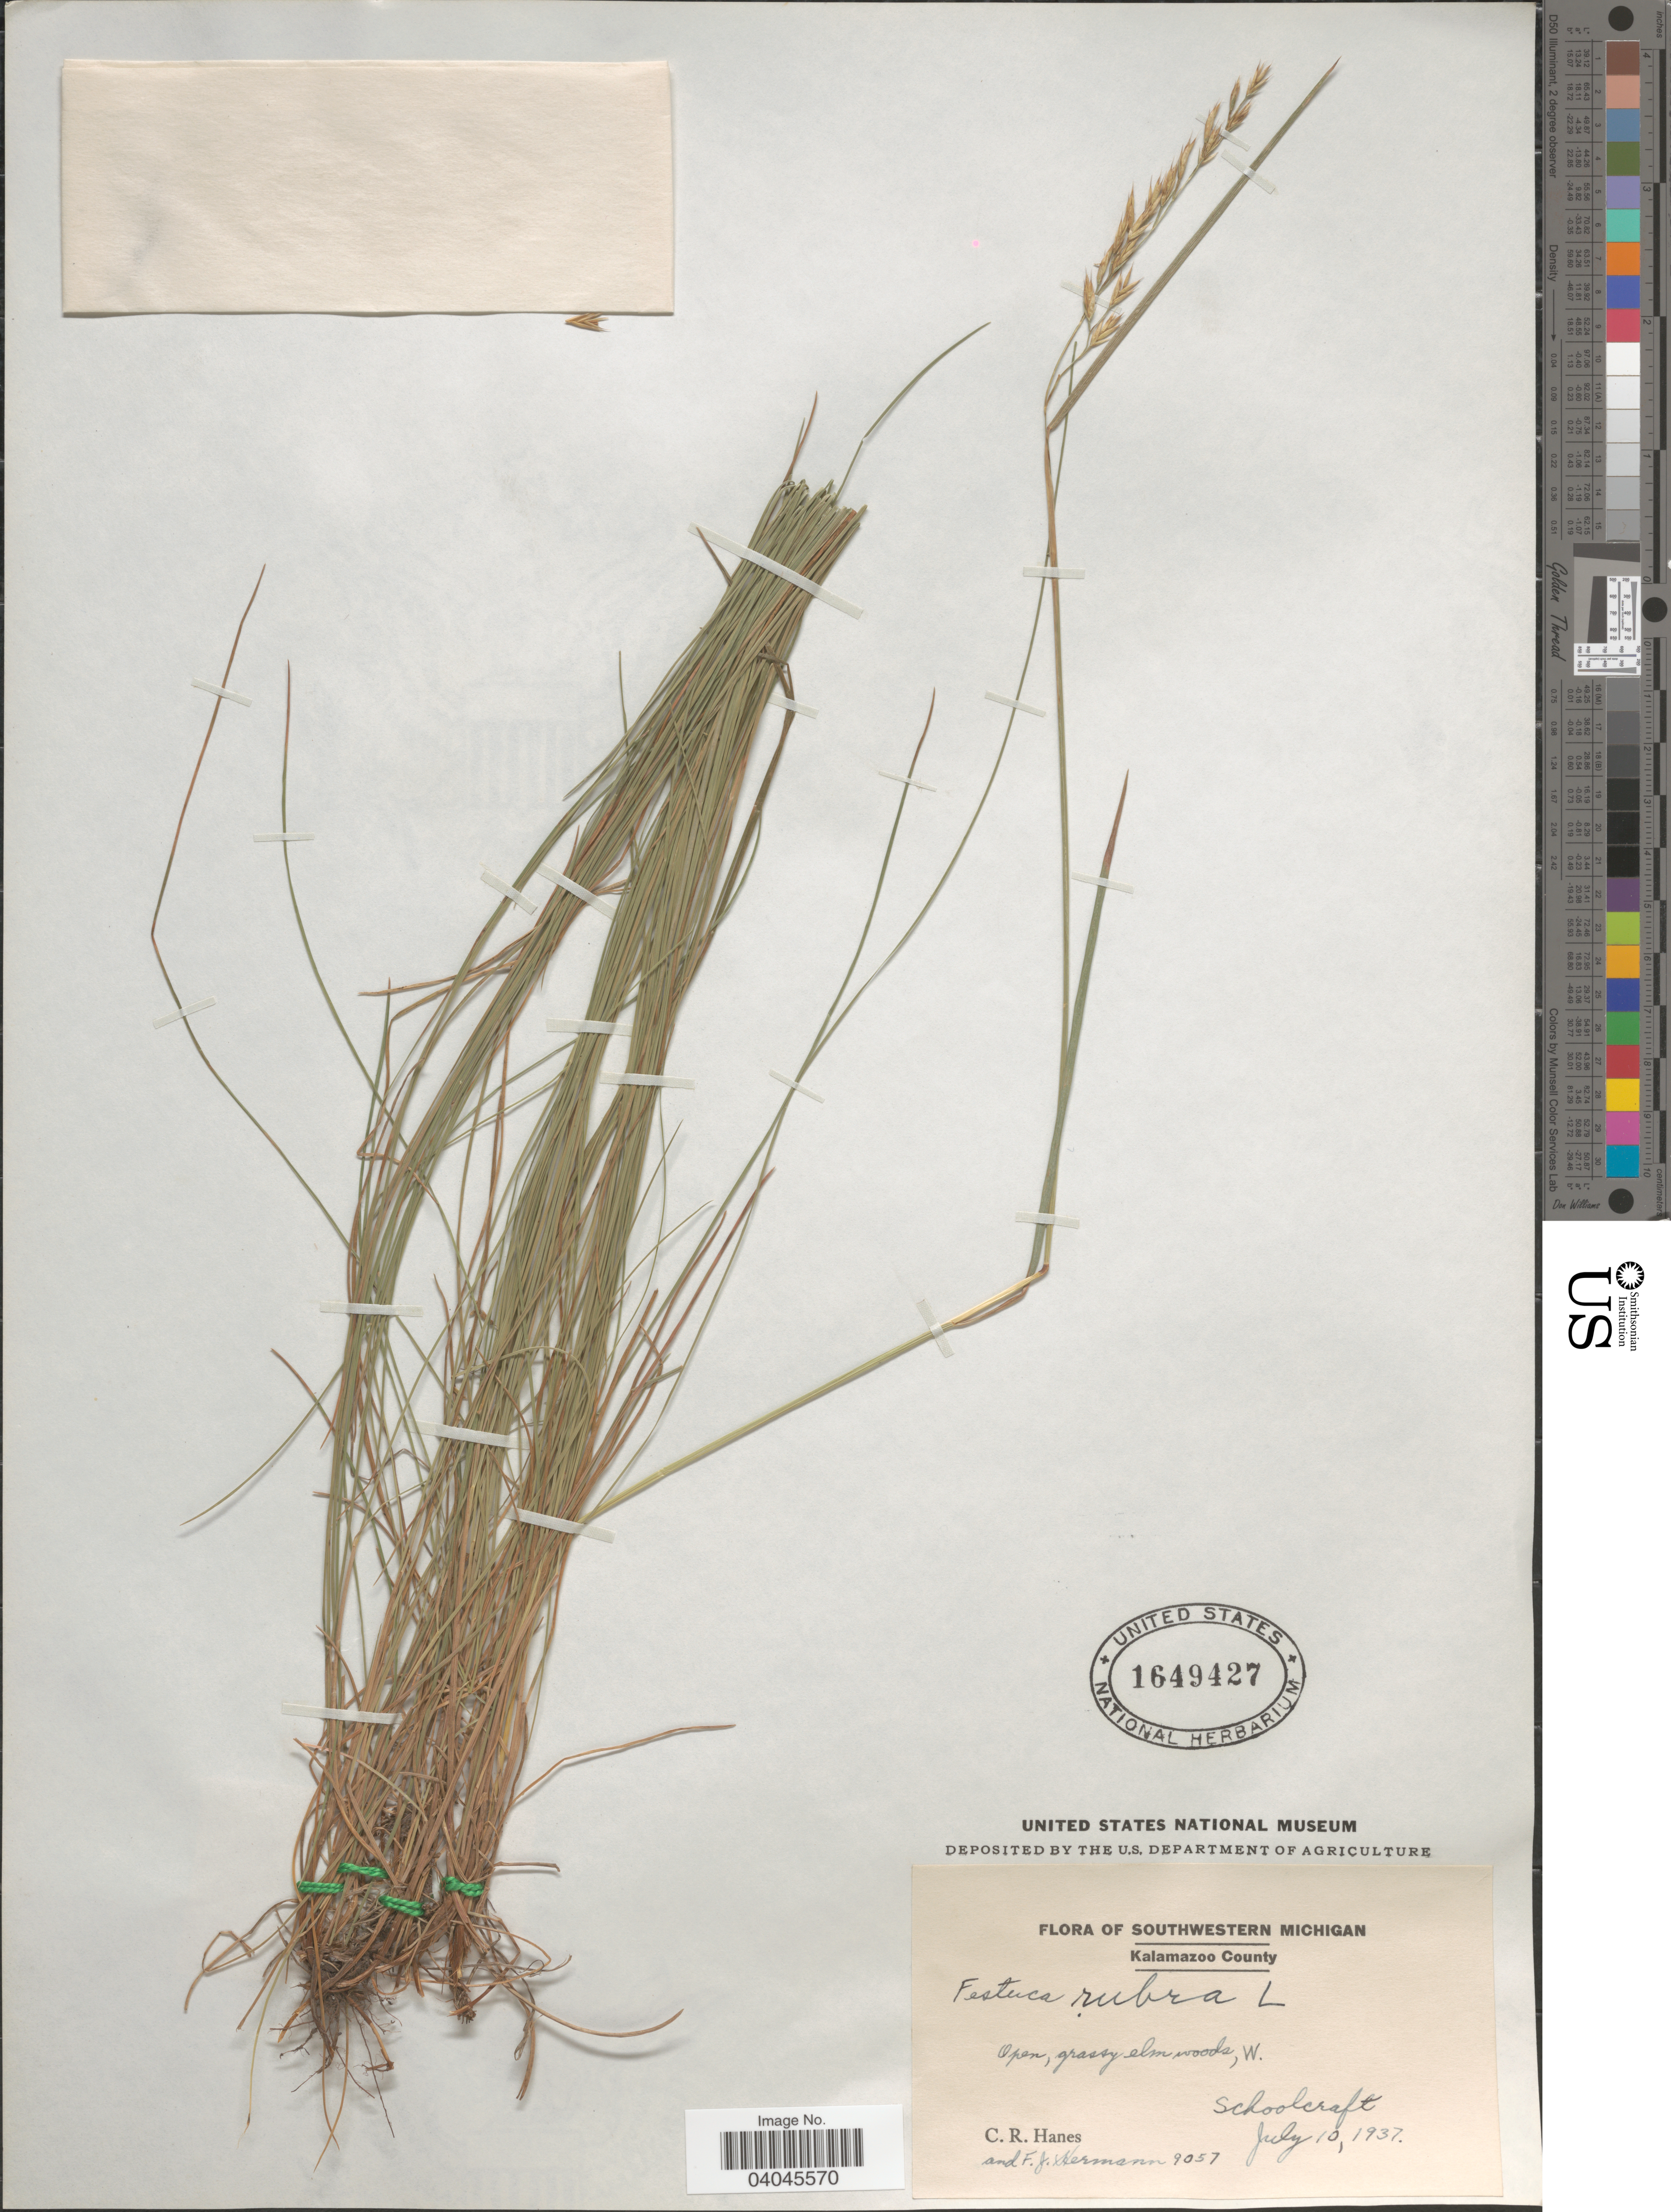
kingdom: Plantae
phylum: Tracheophyta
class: Liliopsida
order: Poales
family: Poaceae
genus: Festuca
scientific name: Festuca rubra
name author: L.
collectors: C. Hanes & F. J. Hermann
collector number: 9057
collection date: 1937-07-10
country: United States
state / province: Michigan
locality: Southwestern Michigan. Kalamazoo County. Open, grassy elm woods, W. Schoolcraft.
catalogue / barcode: US 1649427